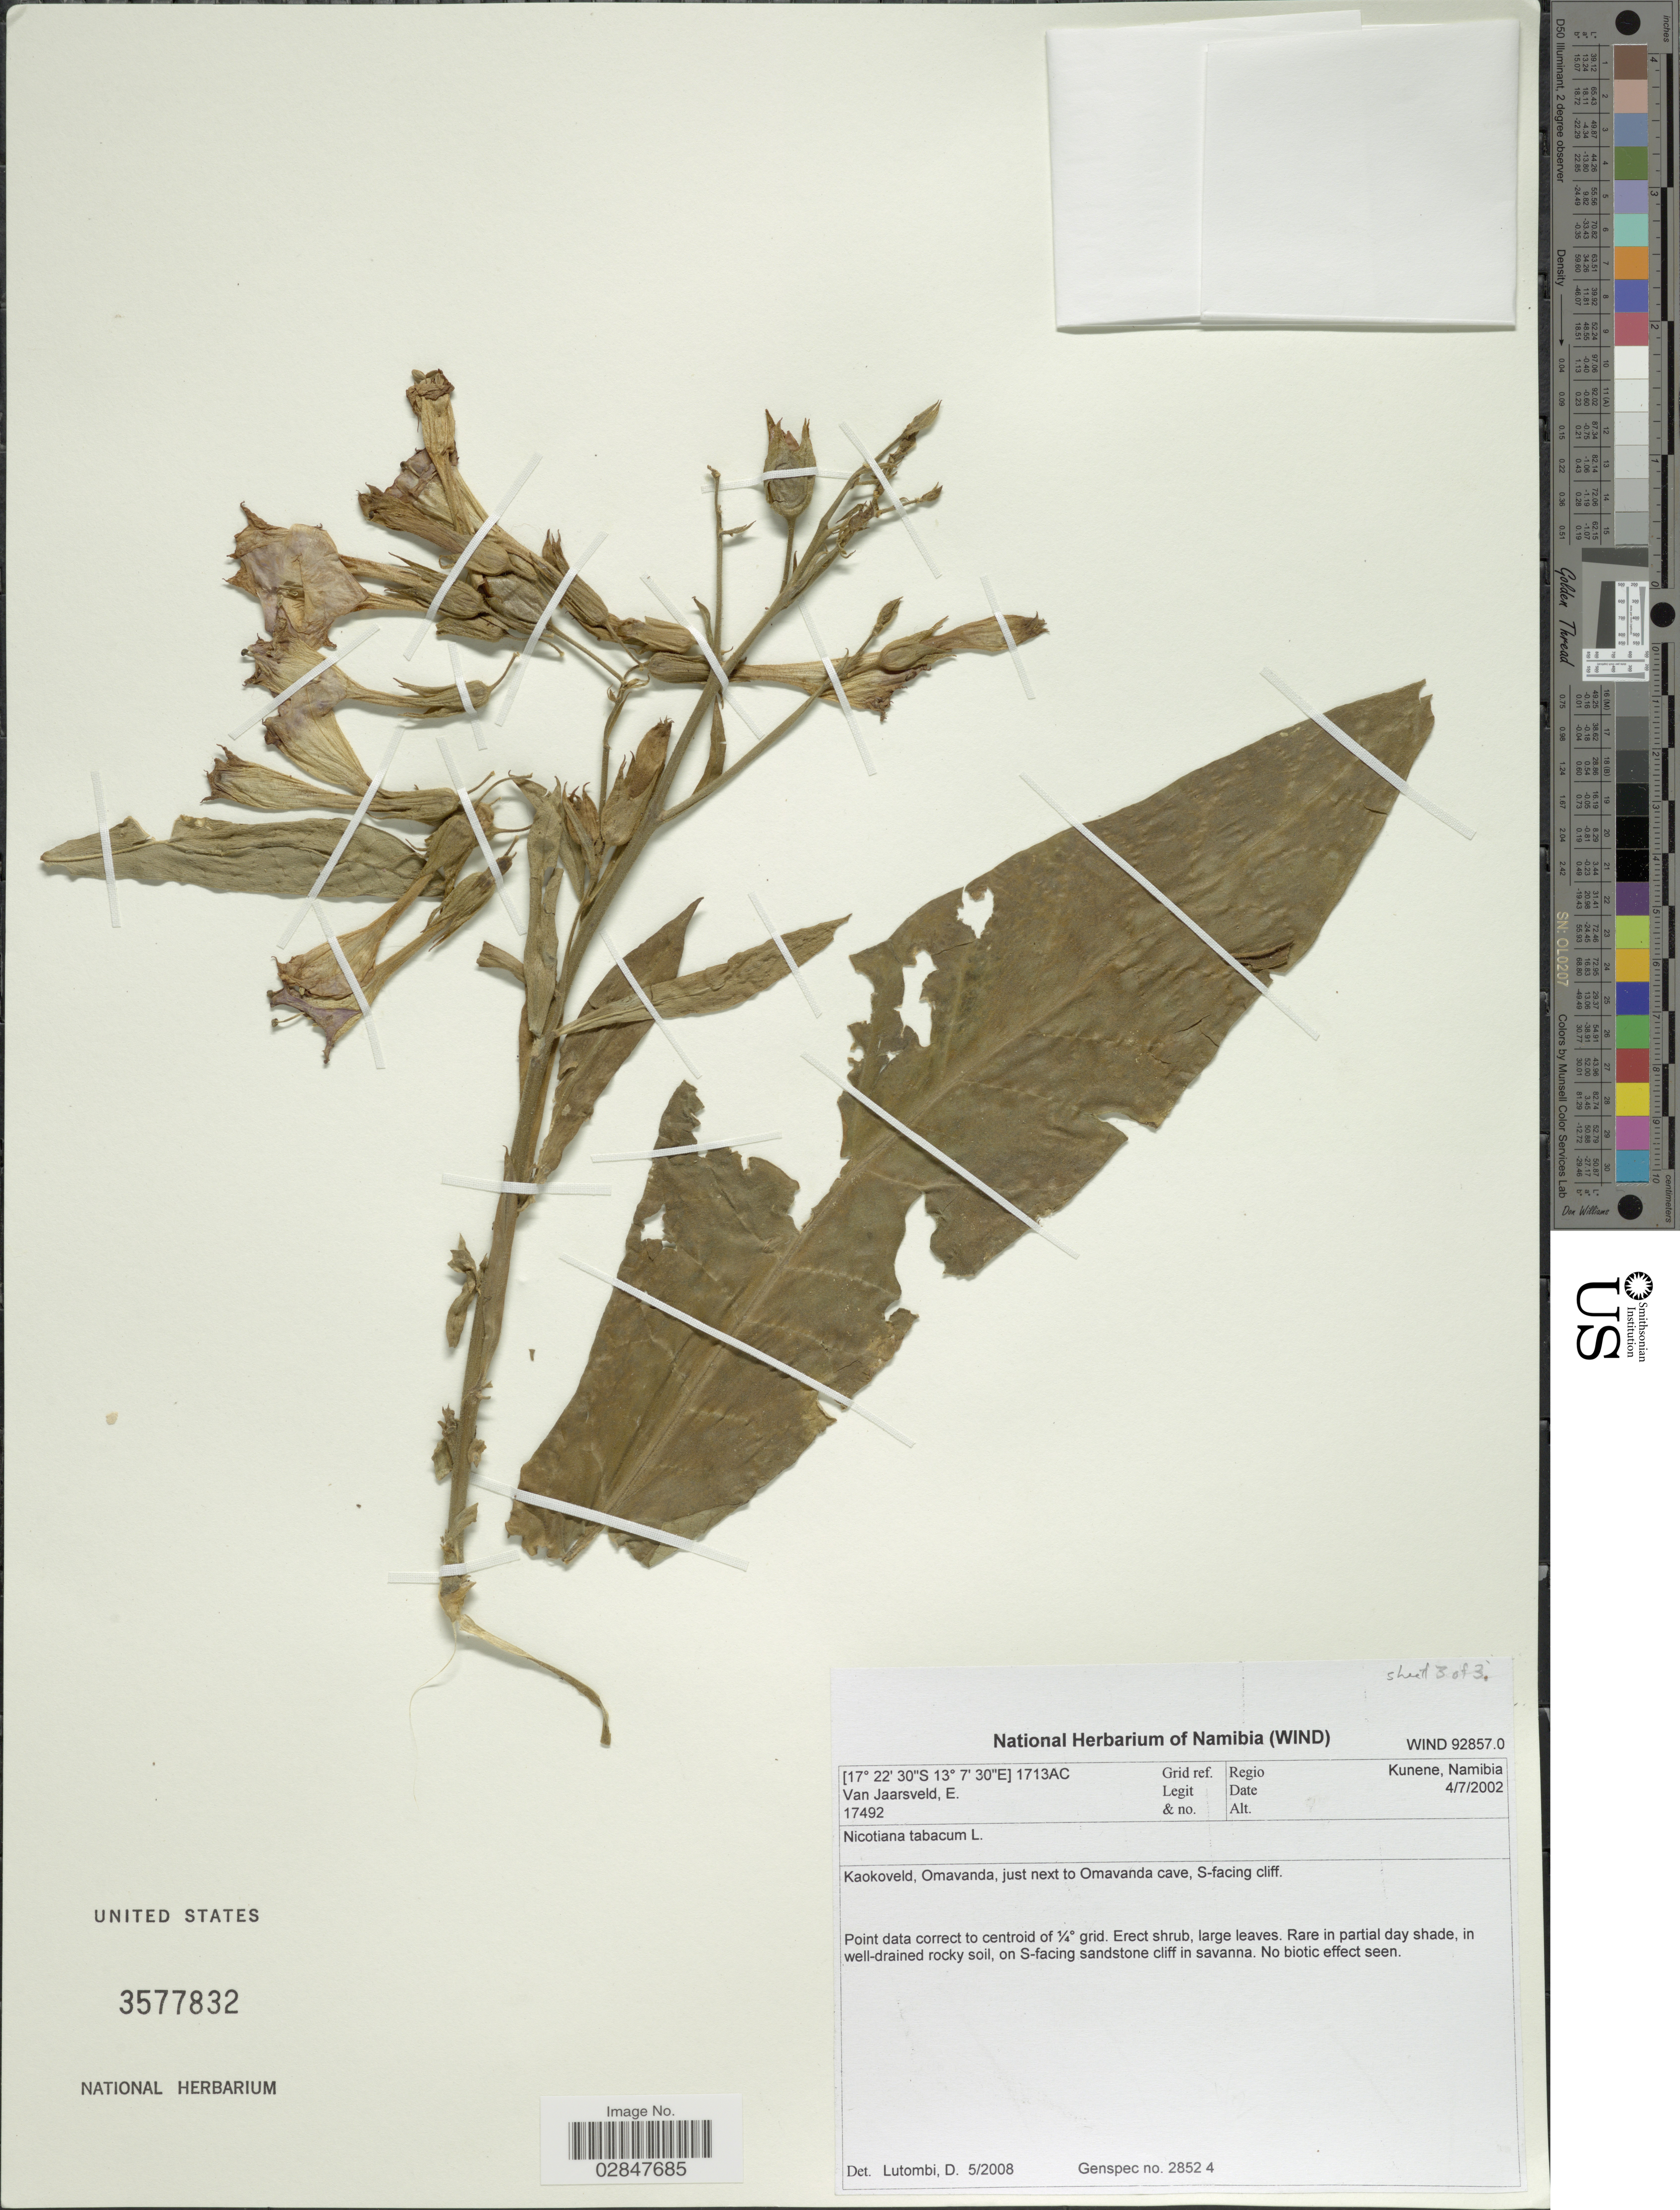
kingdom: Plantae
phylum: Tracheophyta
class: Magnoliopsida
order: Solanales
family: Solanaceae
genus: Nicotiana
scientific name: Nicotiana tabacum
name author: L.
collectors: E. van Jaarsveld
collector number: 17492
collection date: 2002-04-07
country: Namibia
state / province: Kunene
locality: Grid Ref. 1713AC. Regio Kunene. Kaokoveld, Omavanda, just next to Omavanda cave, S-facing cliff.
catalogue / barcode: US 3577832